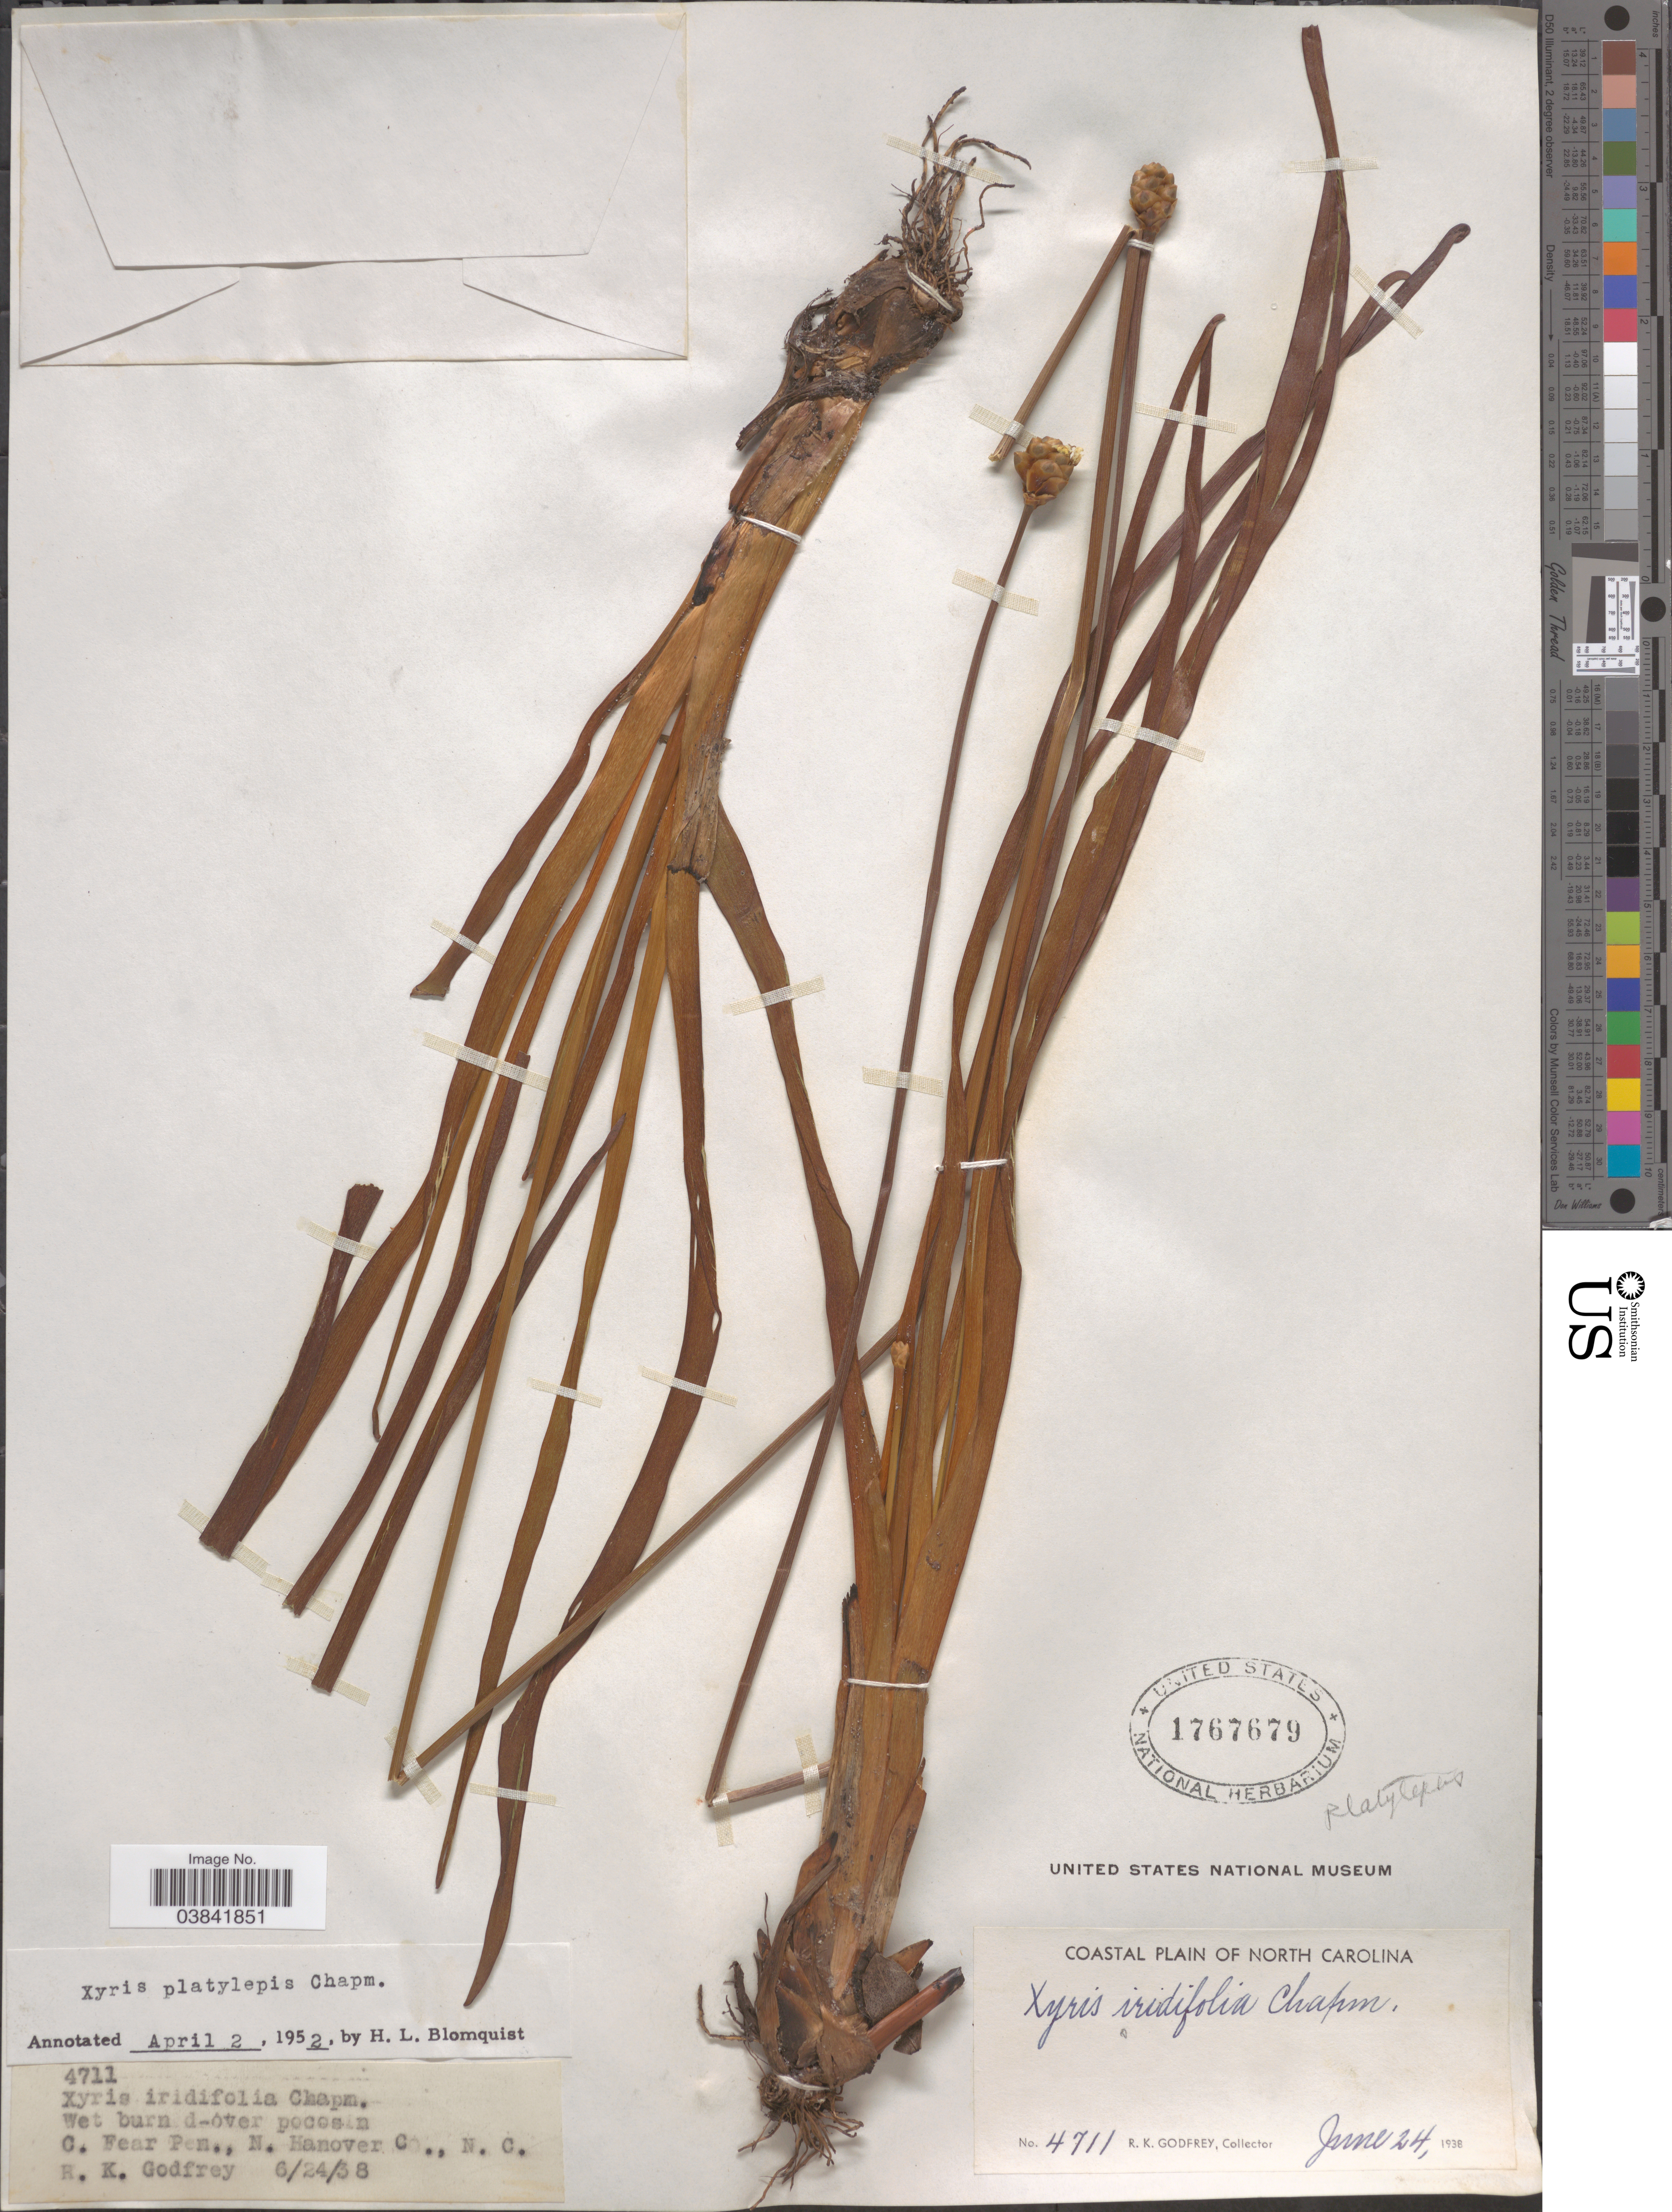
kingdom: Plantae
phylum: Tracheophyta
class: Liliopsida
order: Poales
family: Xyridaceae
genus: Xyris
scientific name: Xyris platylepis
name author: Chapm.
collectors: R. K. Godfrey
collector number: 4711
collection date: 1938-06-24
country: United States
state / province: North Carolina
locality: Coastal Plain of North Carolina. Wet burn d-over pocosin C. Fear Pen., N. Hanover Co.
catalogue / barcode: US 1767679